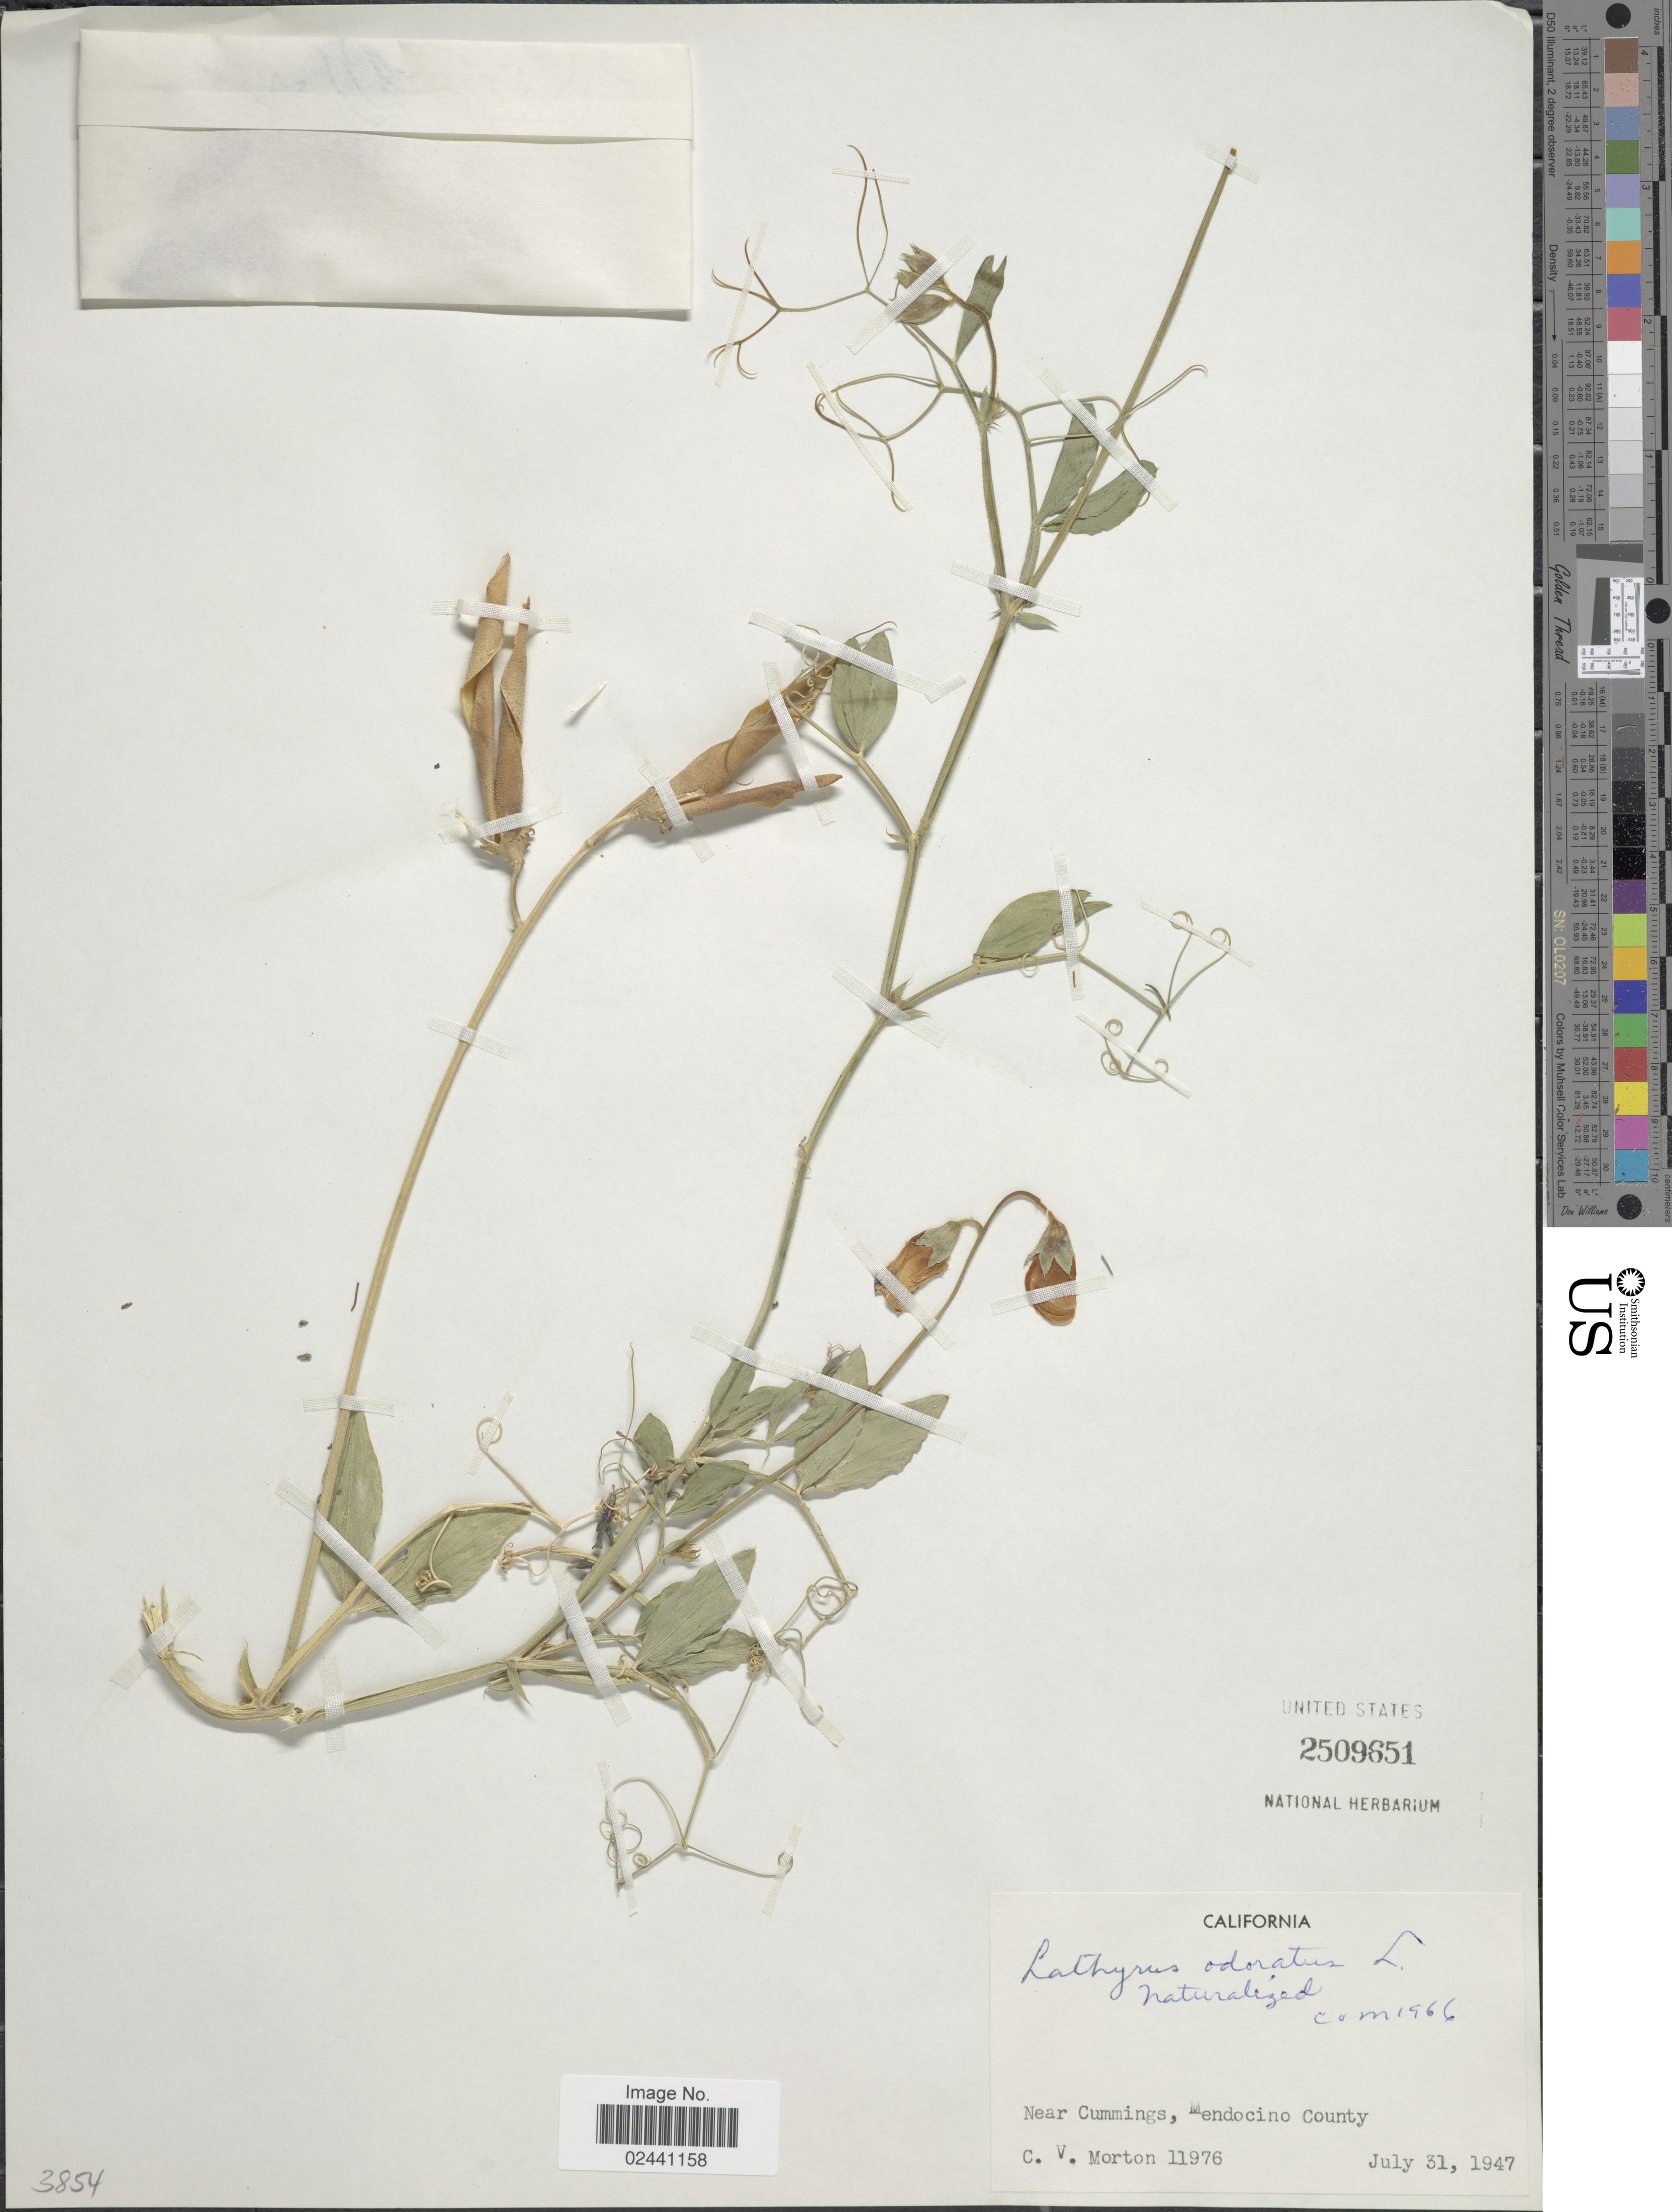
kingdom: Plantae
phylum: Tracheophyta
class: Magnoliopsida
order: Fabales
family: Fabaceae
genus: Lathyrus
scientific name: Lathyrus odoratus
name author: L.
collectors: C. V. Morton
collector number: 11976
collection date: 1947-07-31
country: United States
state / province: California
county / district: Mendocino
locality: Near Cummings, Mendocino County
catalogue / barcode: US 2509651